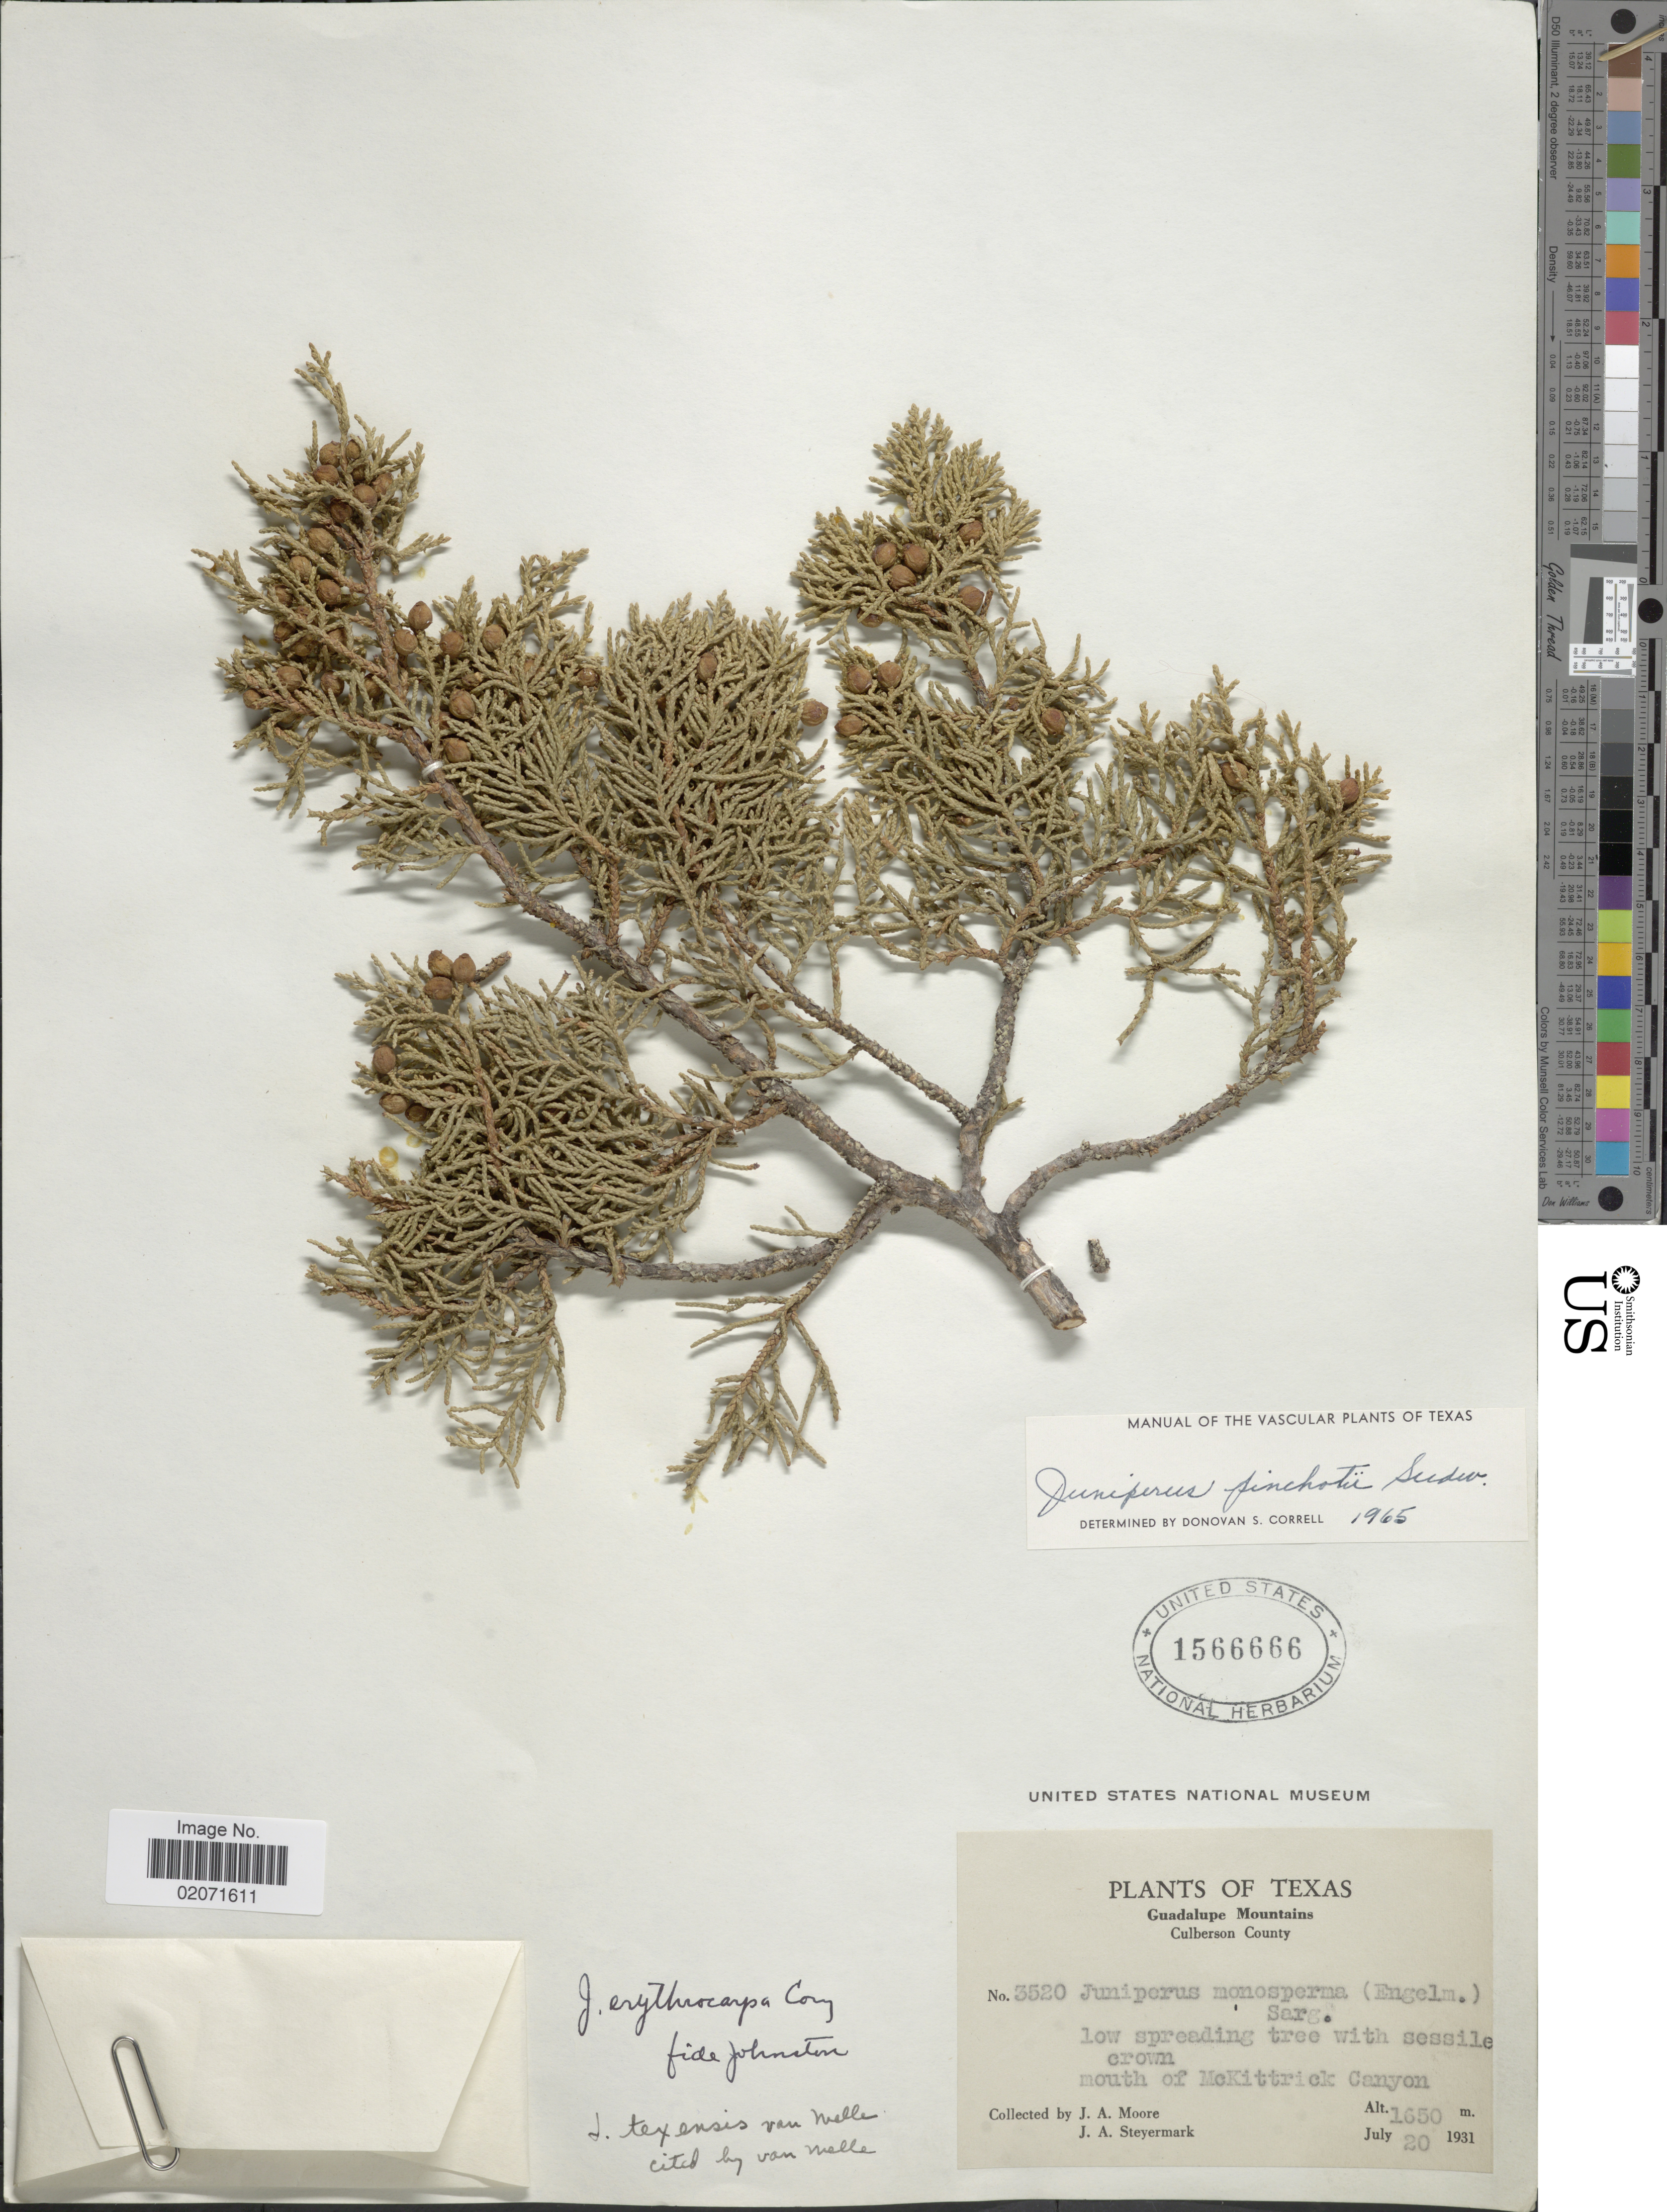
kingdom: Plantae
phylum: Tracheophyta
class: Pinopsida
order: Pinales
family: Cupressaceae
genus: Juniperus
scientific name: Juniperus pinchotii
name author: Sudw.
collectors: J. A. Moore & J. Steyermark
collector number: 3520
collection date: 1931-07-20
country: United States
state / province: Texas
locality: Guadalupe Mountains, Culberson County, mouth of McKittrick Canyon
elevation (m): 1650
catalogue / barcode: US 1566666